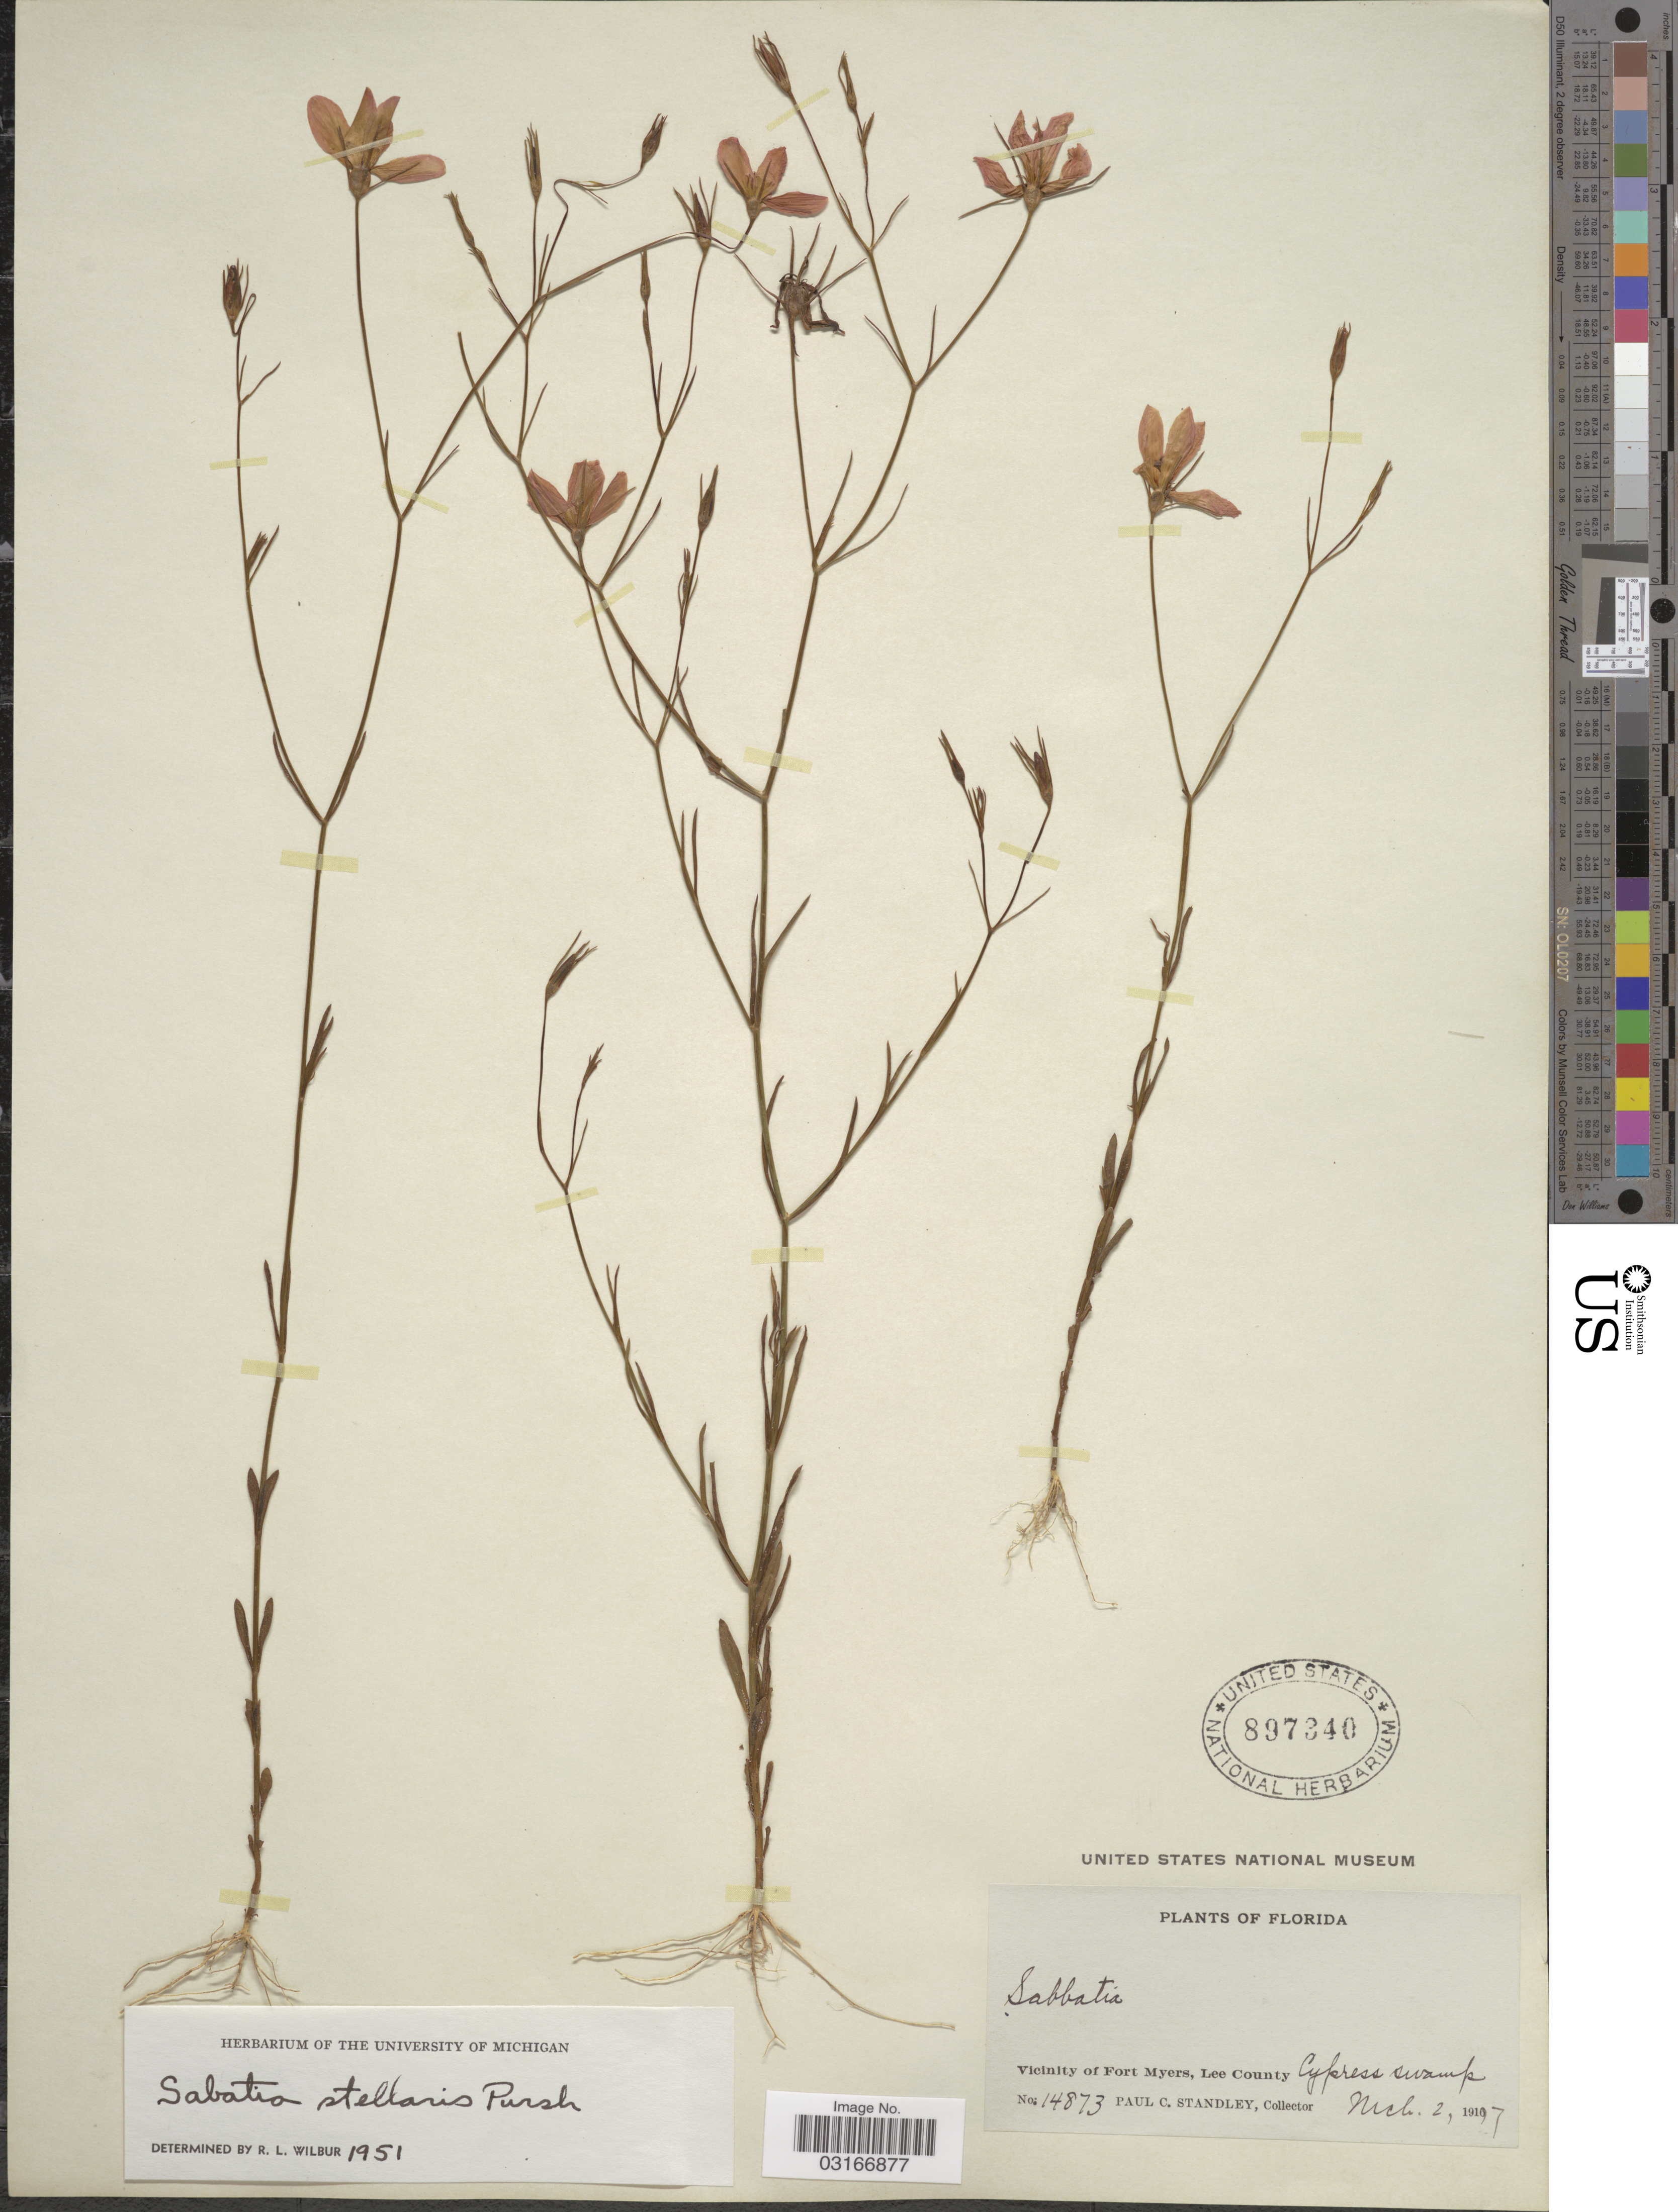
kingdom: Plantae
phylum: Tracheophyta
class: Magnoliopsida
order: Gentianales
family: Gentianaceae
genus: Sabatia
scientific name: Sabatia stellaris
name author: Pursh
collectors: P. C. Standley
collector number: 14873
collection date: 1917-03-02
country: United States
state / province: Florida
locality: Vicinity of Fort Myers, Lee County, Cypress swamp.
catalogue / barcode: US 897340